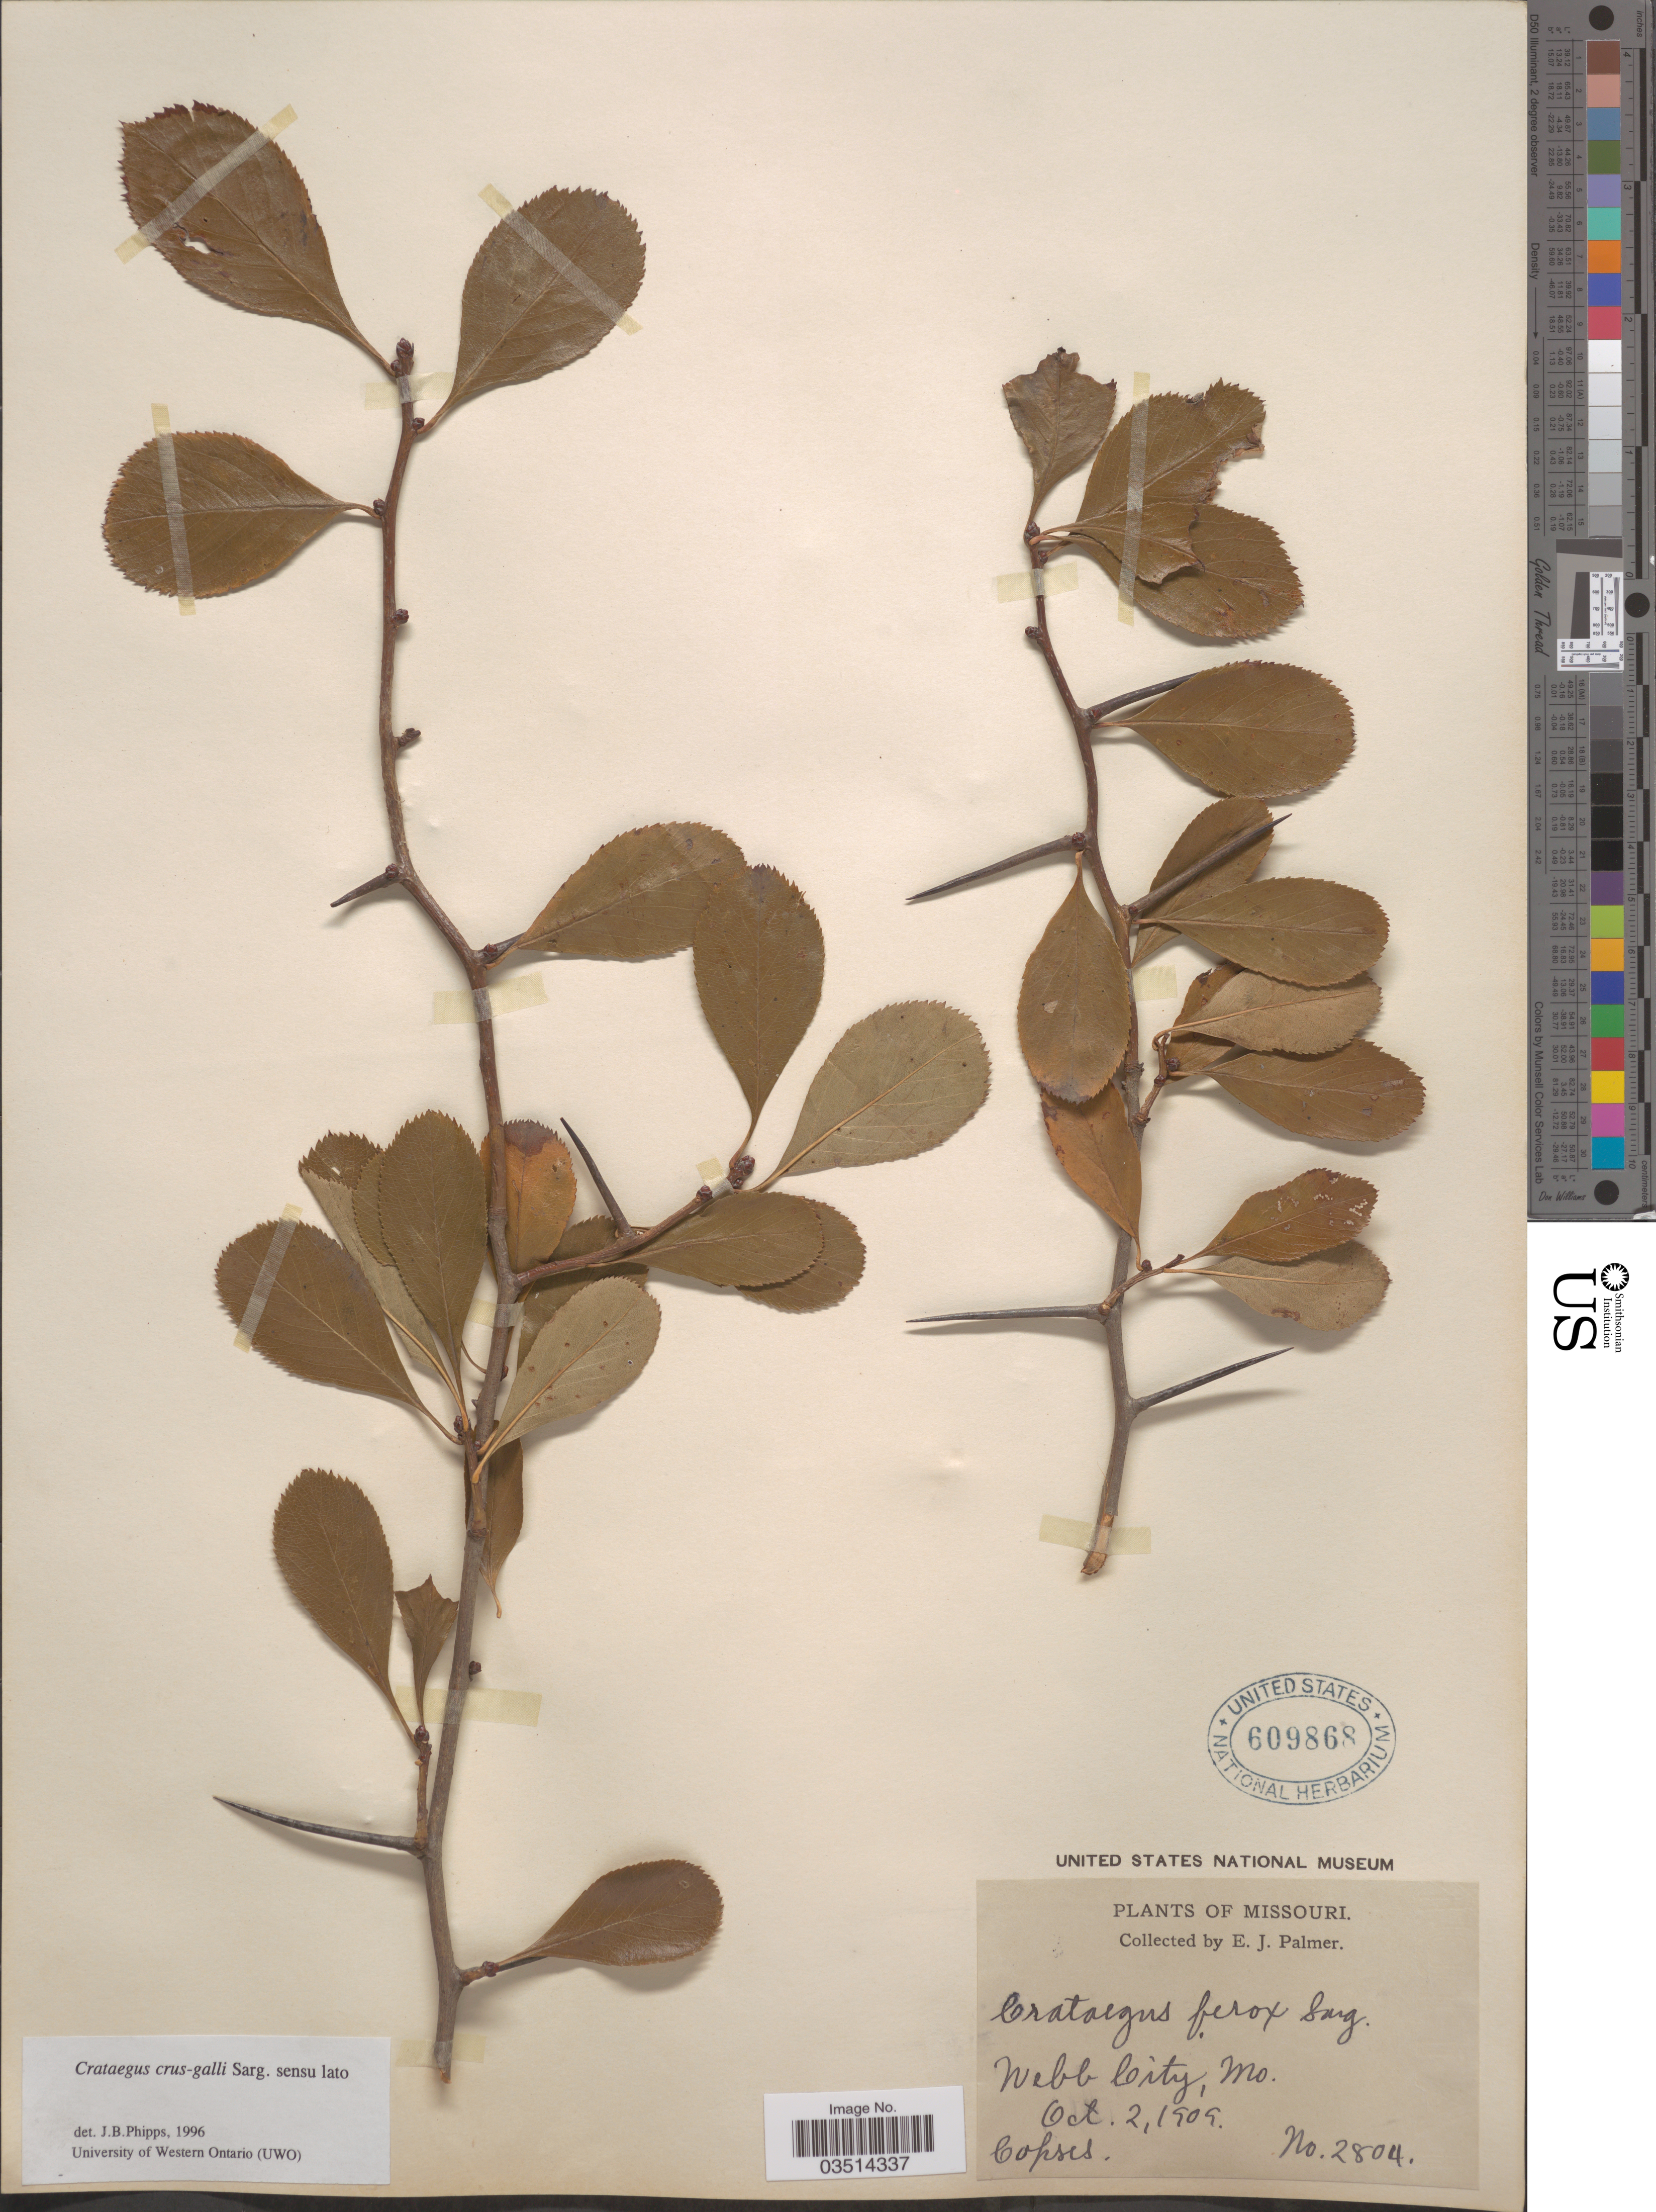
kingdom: Plantae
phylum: Tracheophyta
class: Magnoliopsida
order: Rosales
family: Rosaceae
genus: Crataegus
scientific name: Crataegus crus-galli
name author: L.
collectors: E. J. Palmer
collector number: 2804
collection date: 1909-10-02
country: United States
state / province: Missouri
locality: Webb City.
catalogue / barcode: US 609868